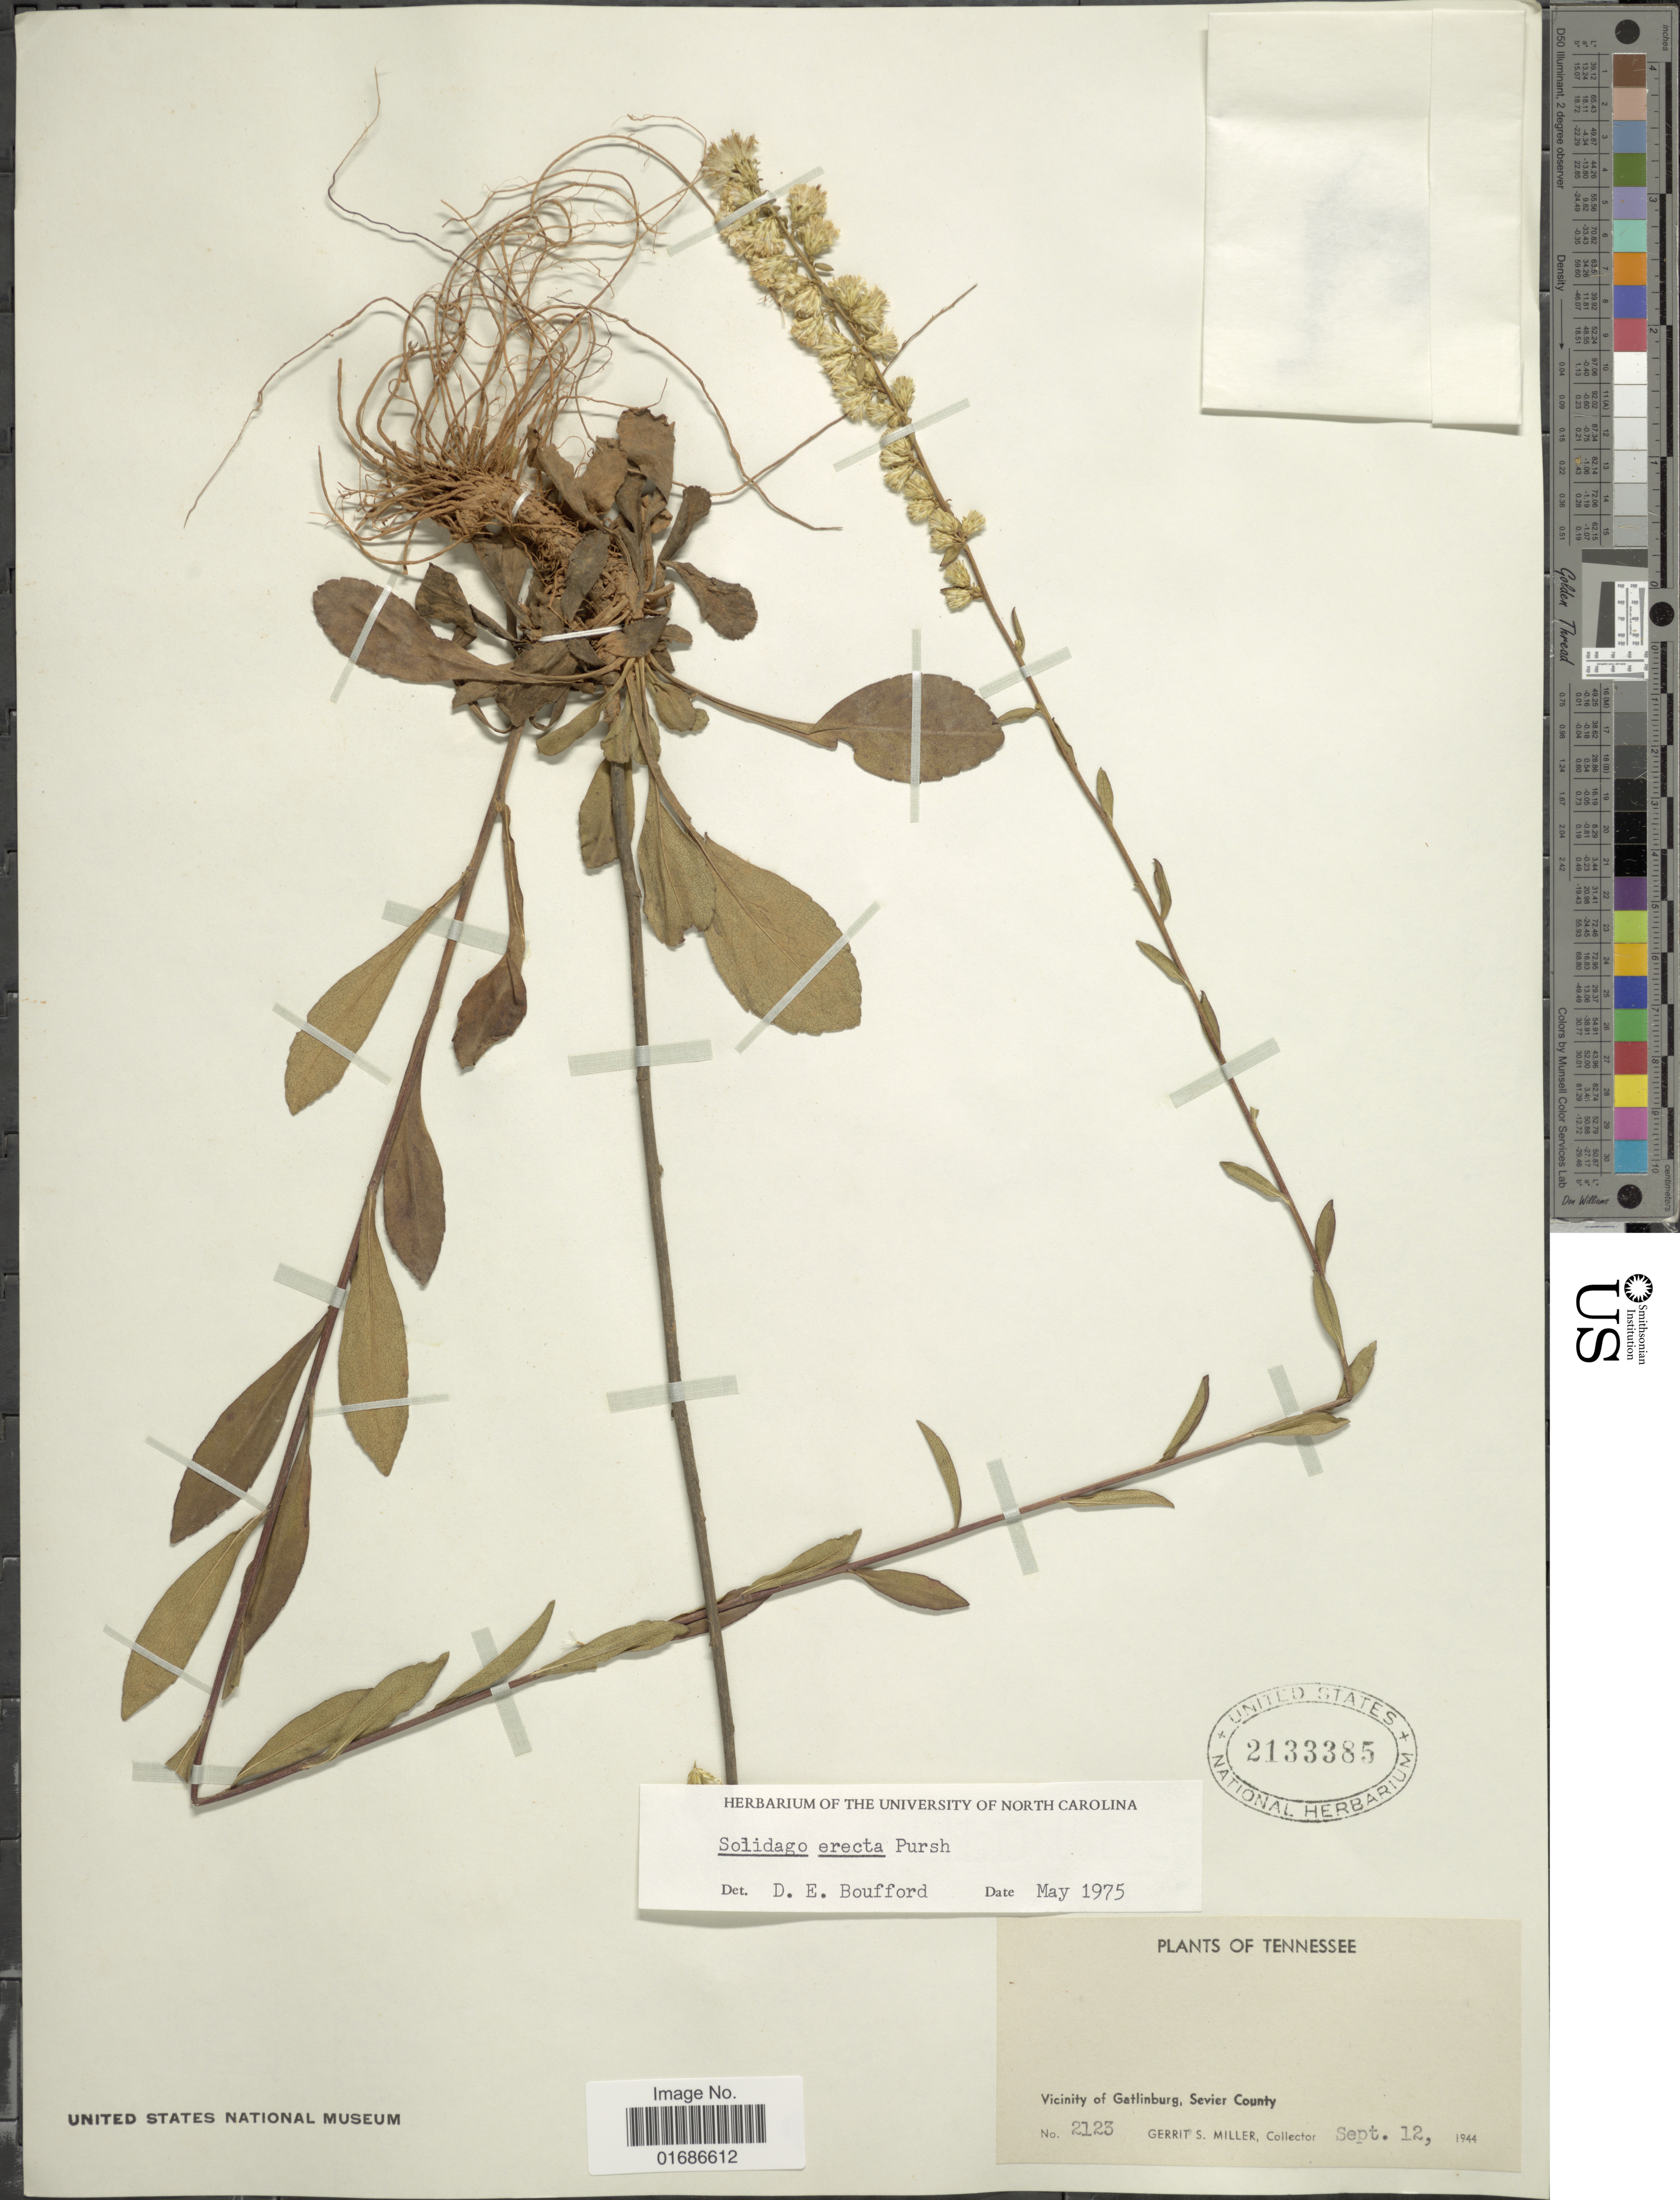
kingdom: Plantae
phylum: Tracheophyta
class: Magnoliopsida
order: Asterales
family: Asteraceae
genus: Solidago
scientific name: Solidago erecta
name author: Pursh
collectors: G. S. Miller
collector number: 2123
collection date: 1944-09-12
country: United States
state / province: Tennessee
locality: Vicinity of Gatlinburg, Sevier County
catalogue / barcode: US 2133385